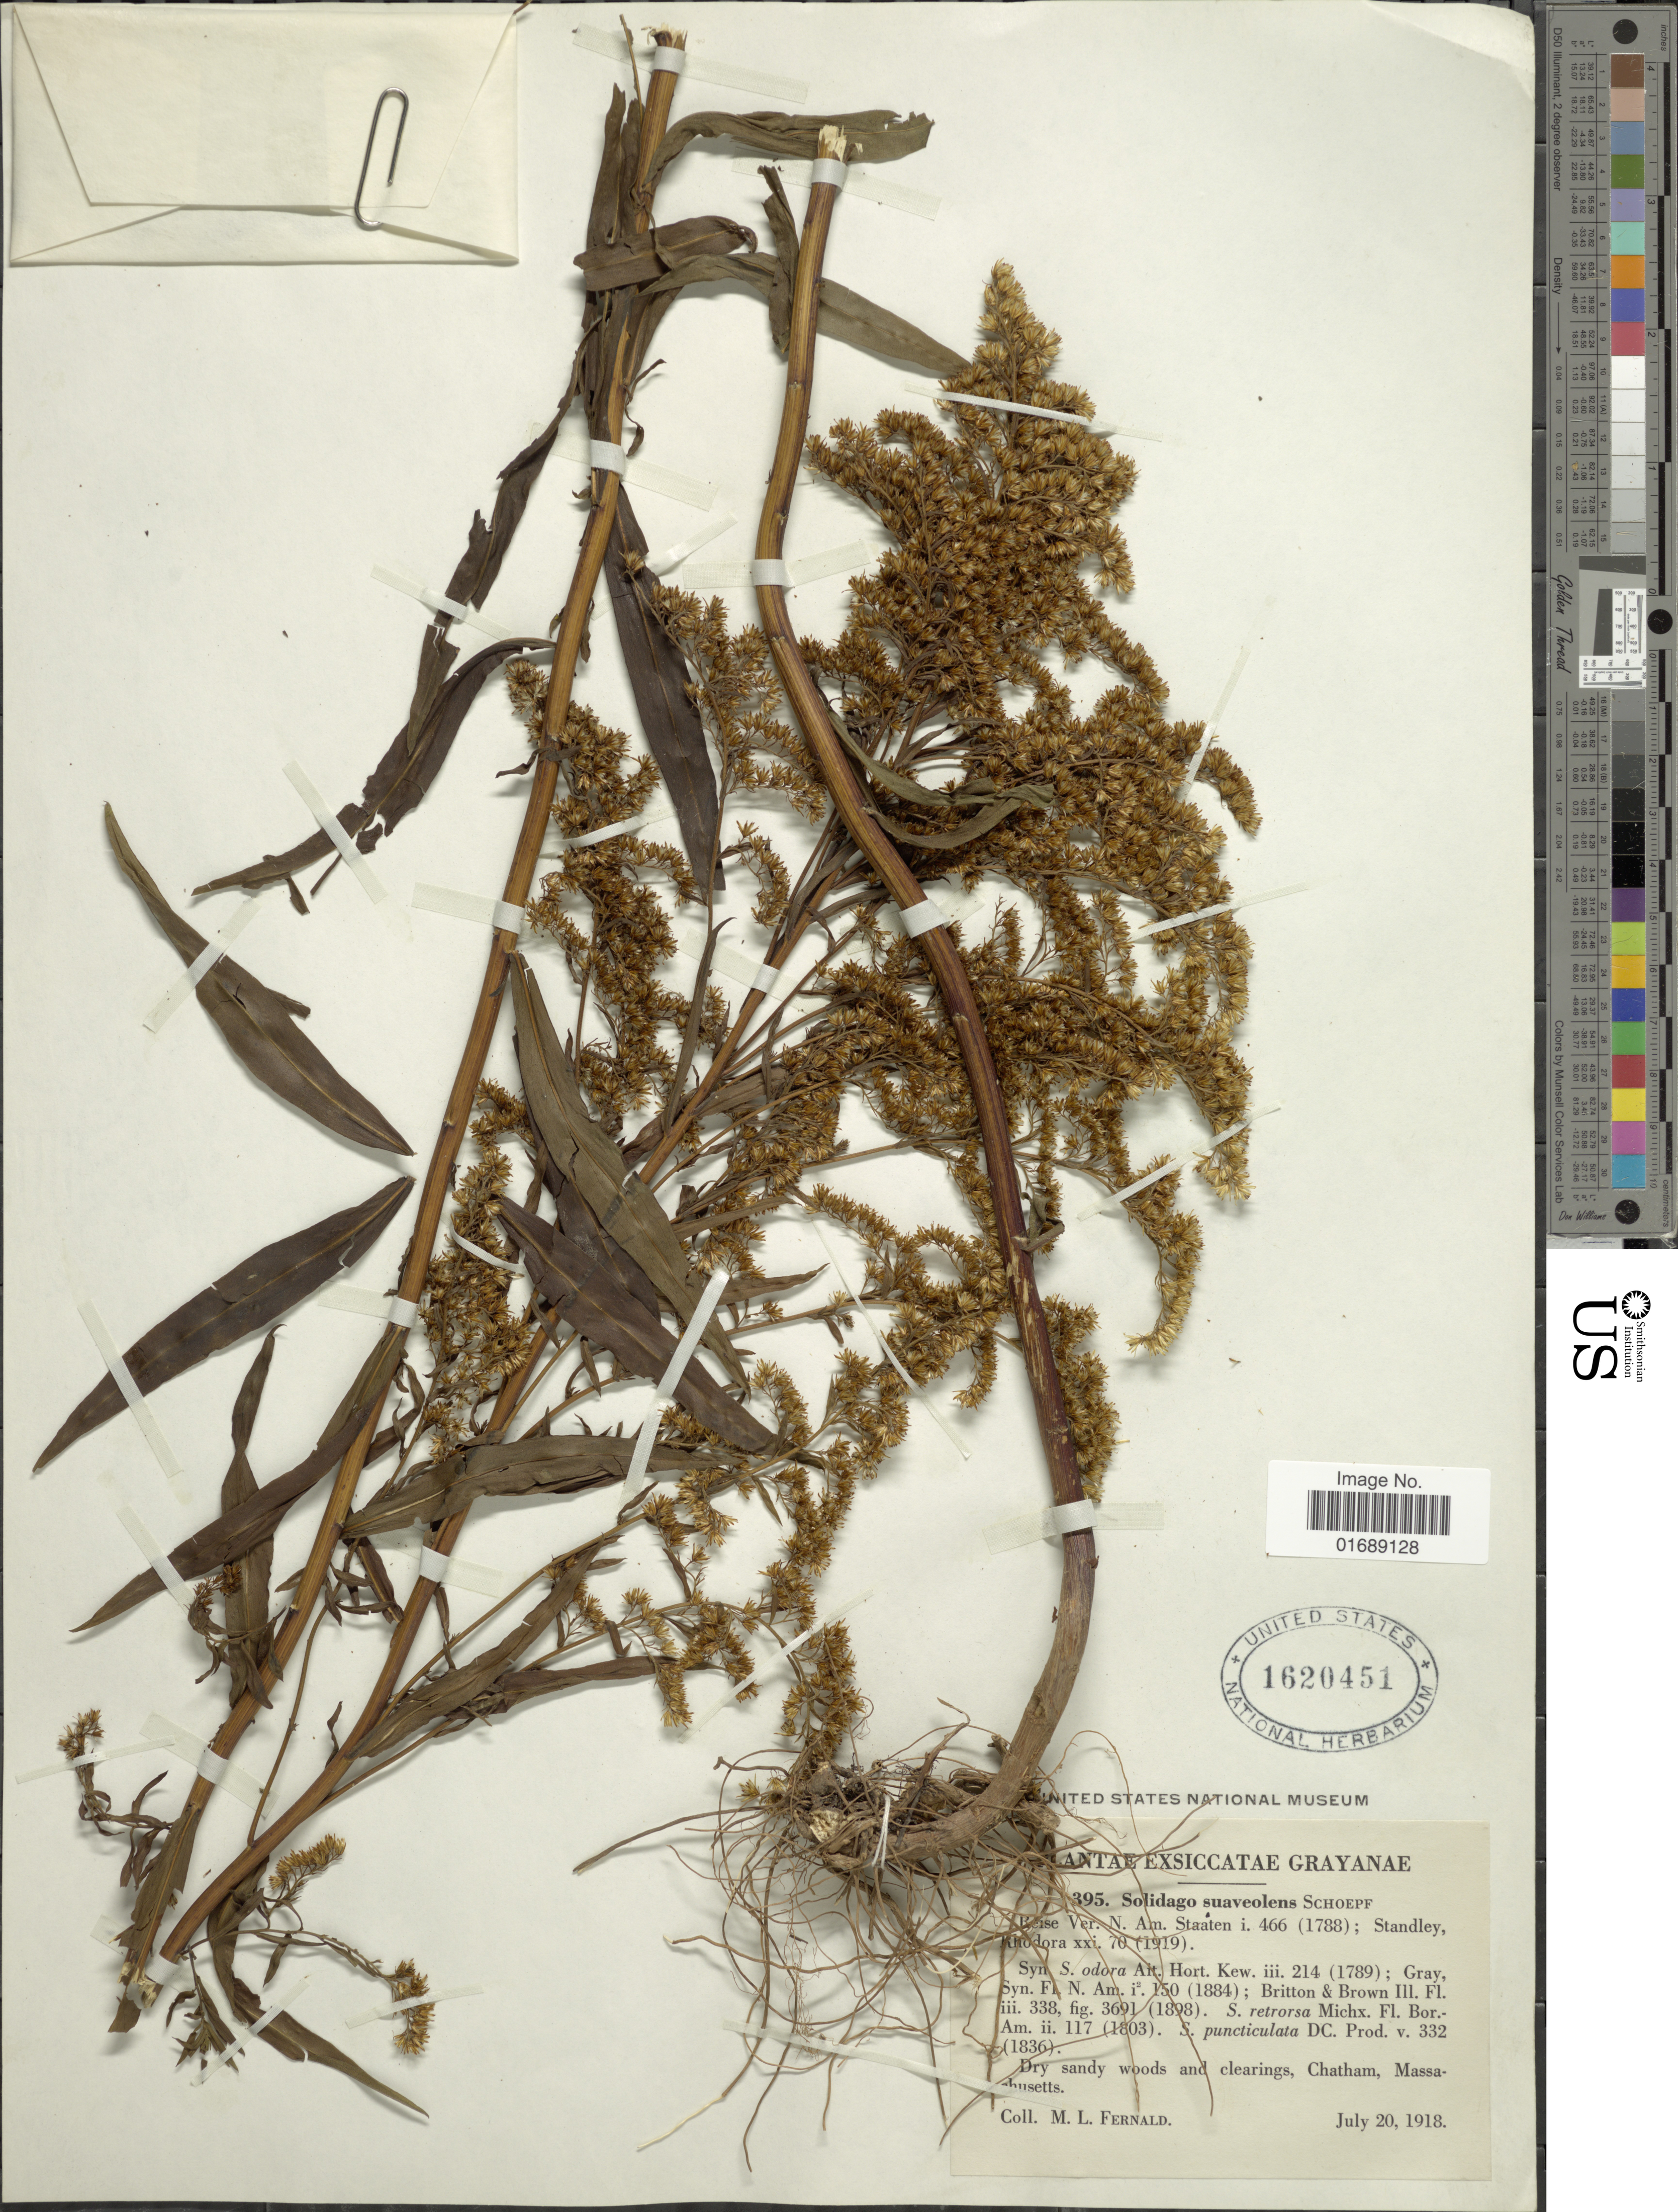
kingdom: Plantae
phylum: Tracheophyta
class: Magnoliopsida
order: Asterales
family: Asteraceae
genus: Solidago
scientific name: Solidago odora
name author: Aiton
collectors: M. L. Fernald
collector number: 395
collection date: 1918-07-20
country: United States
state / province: Massachusetts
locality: Chatham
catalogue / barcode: US 1620451